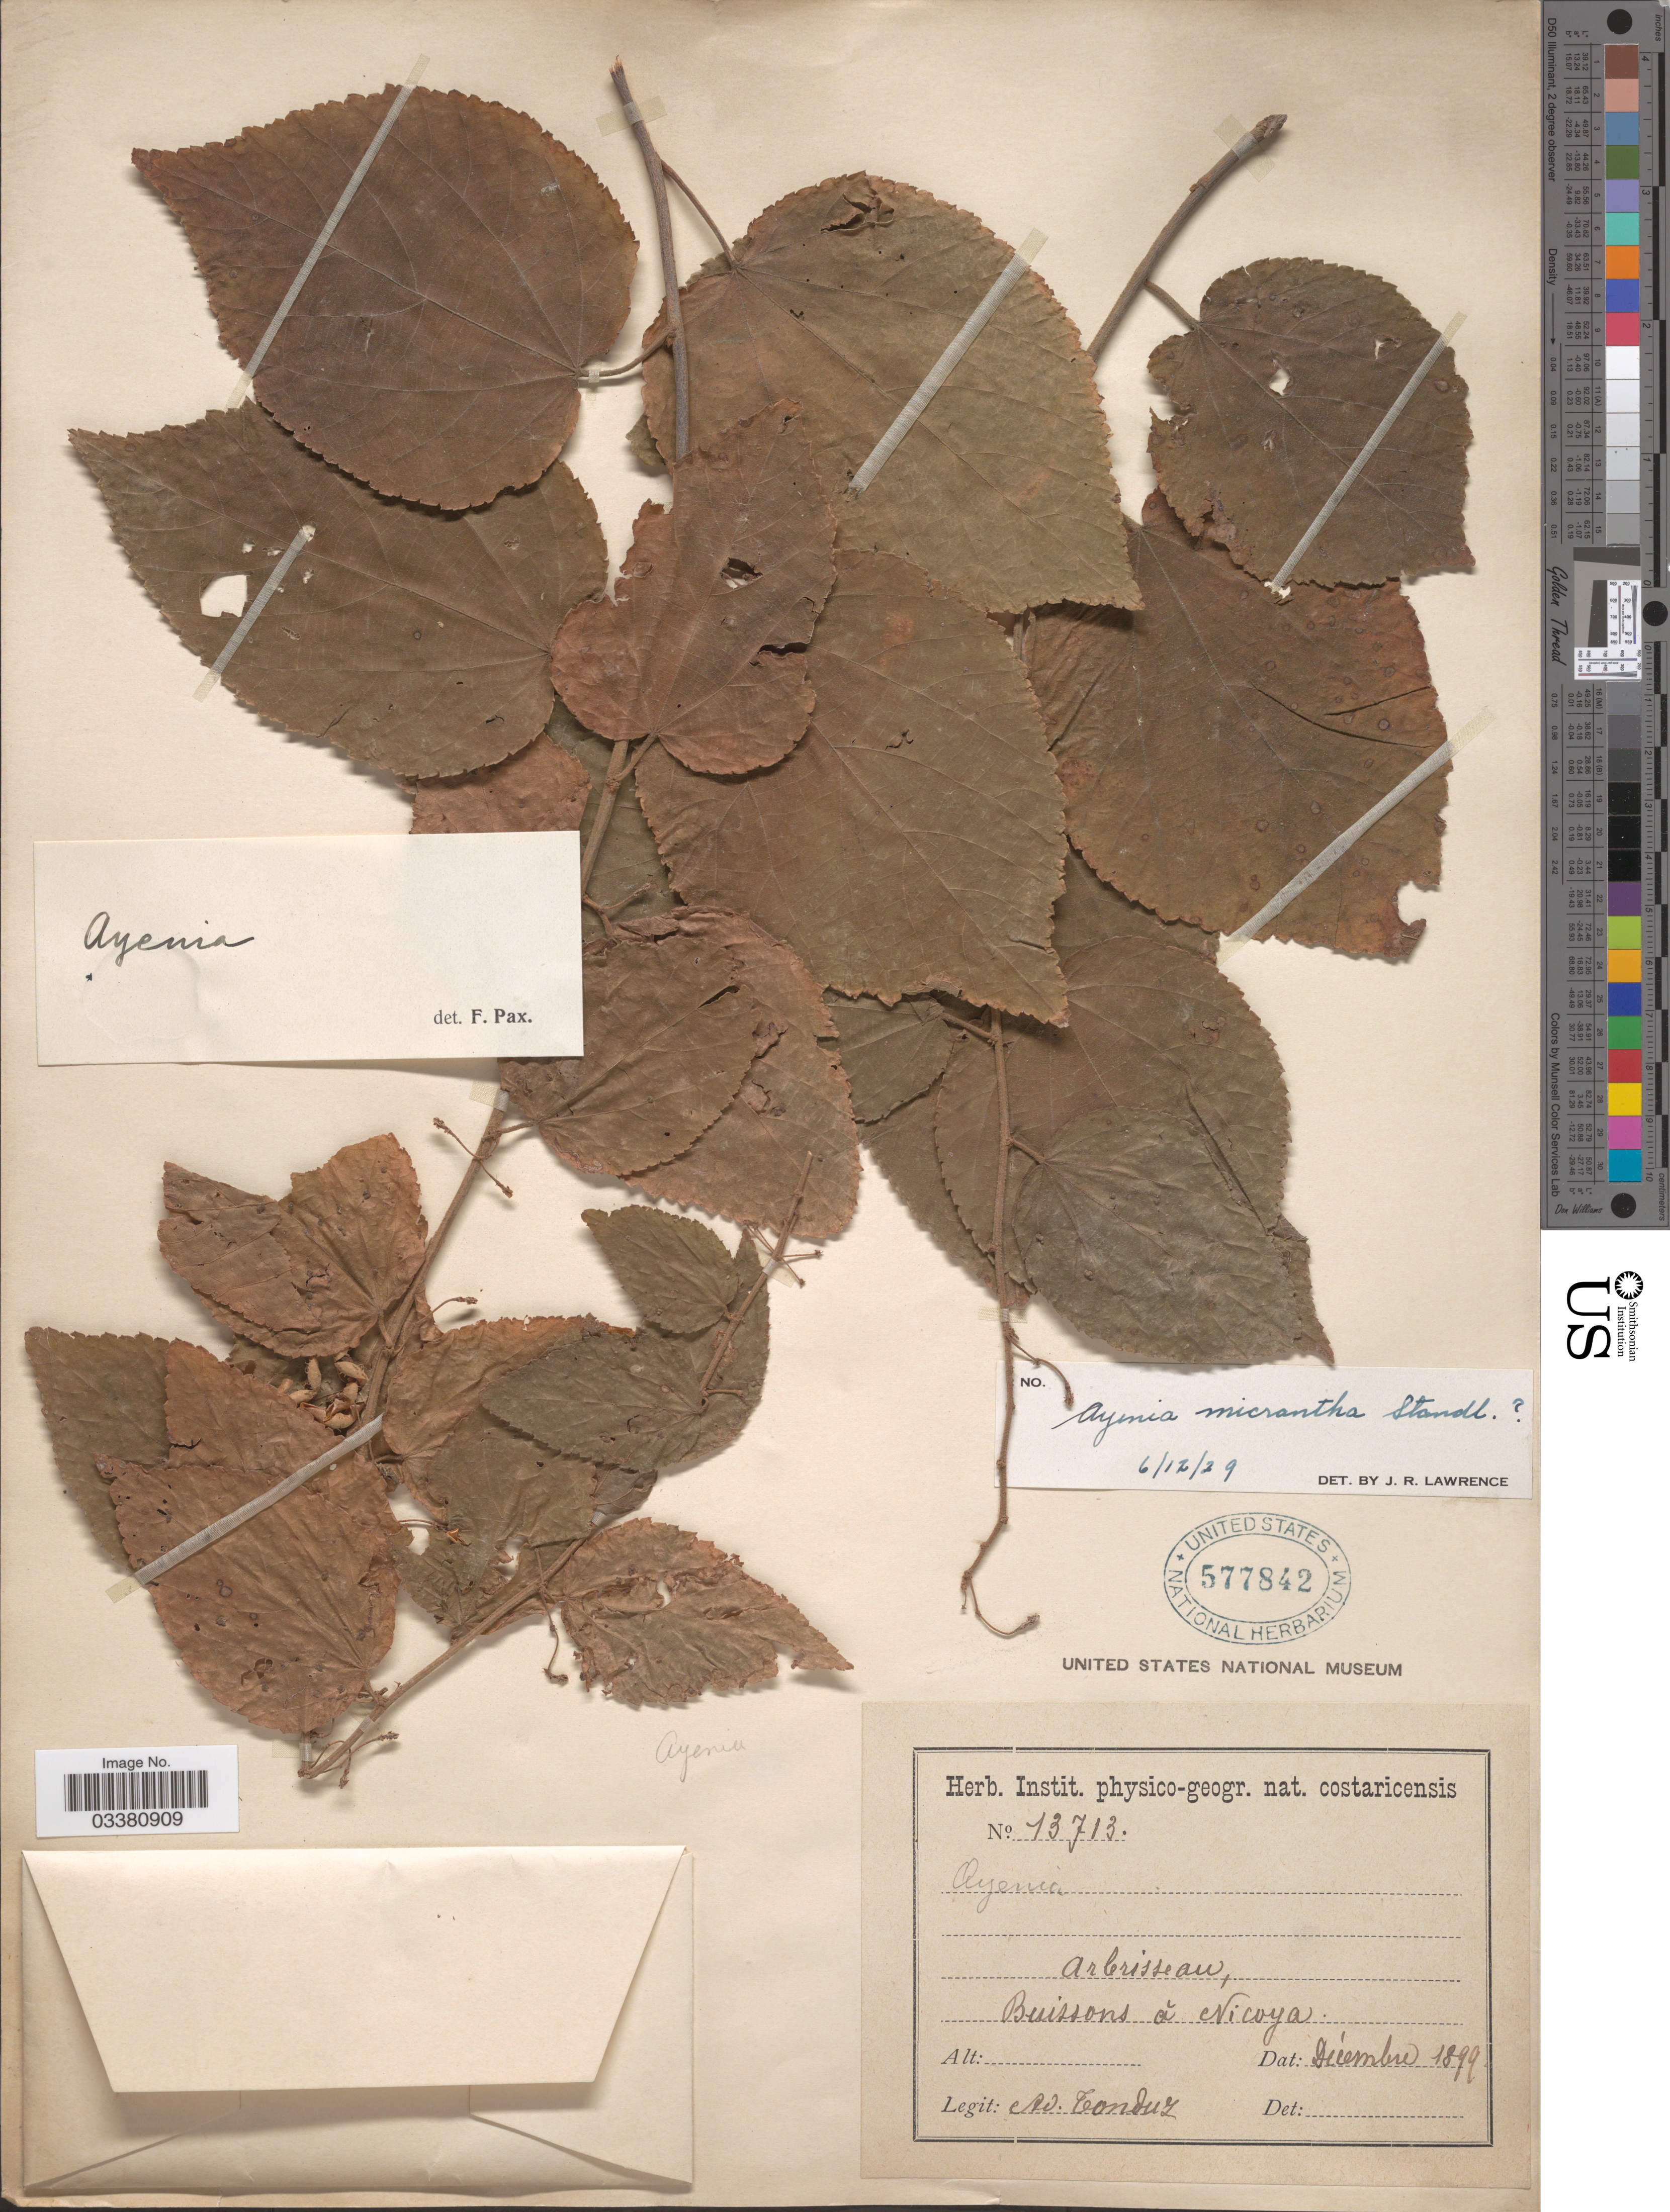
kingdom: Plantae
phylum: Tracheophyta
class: Magnoliopsida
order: Malvales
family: Malvaceae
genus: Ayenia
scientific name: Ayenia micrantha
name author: Standl.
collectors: A. Tonduz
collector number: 13713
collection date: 1899-12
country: Costa Rica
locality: Buissons á Nicoya.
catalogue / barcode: US 577842